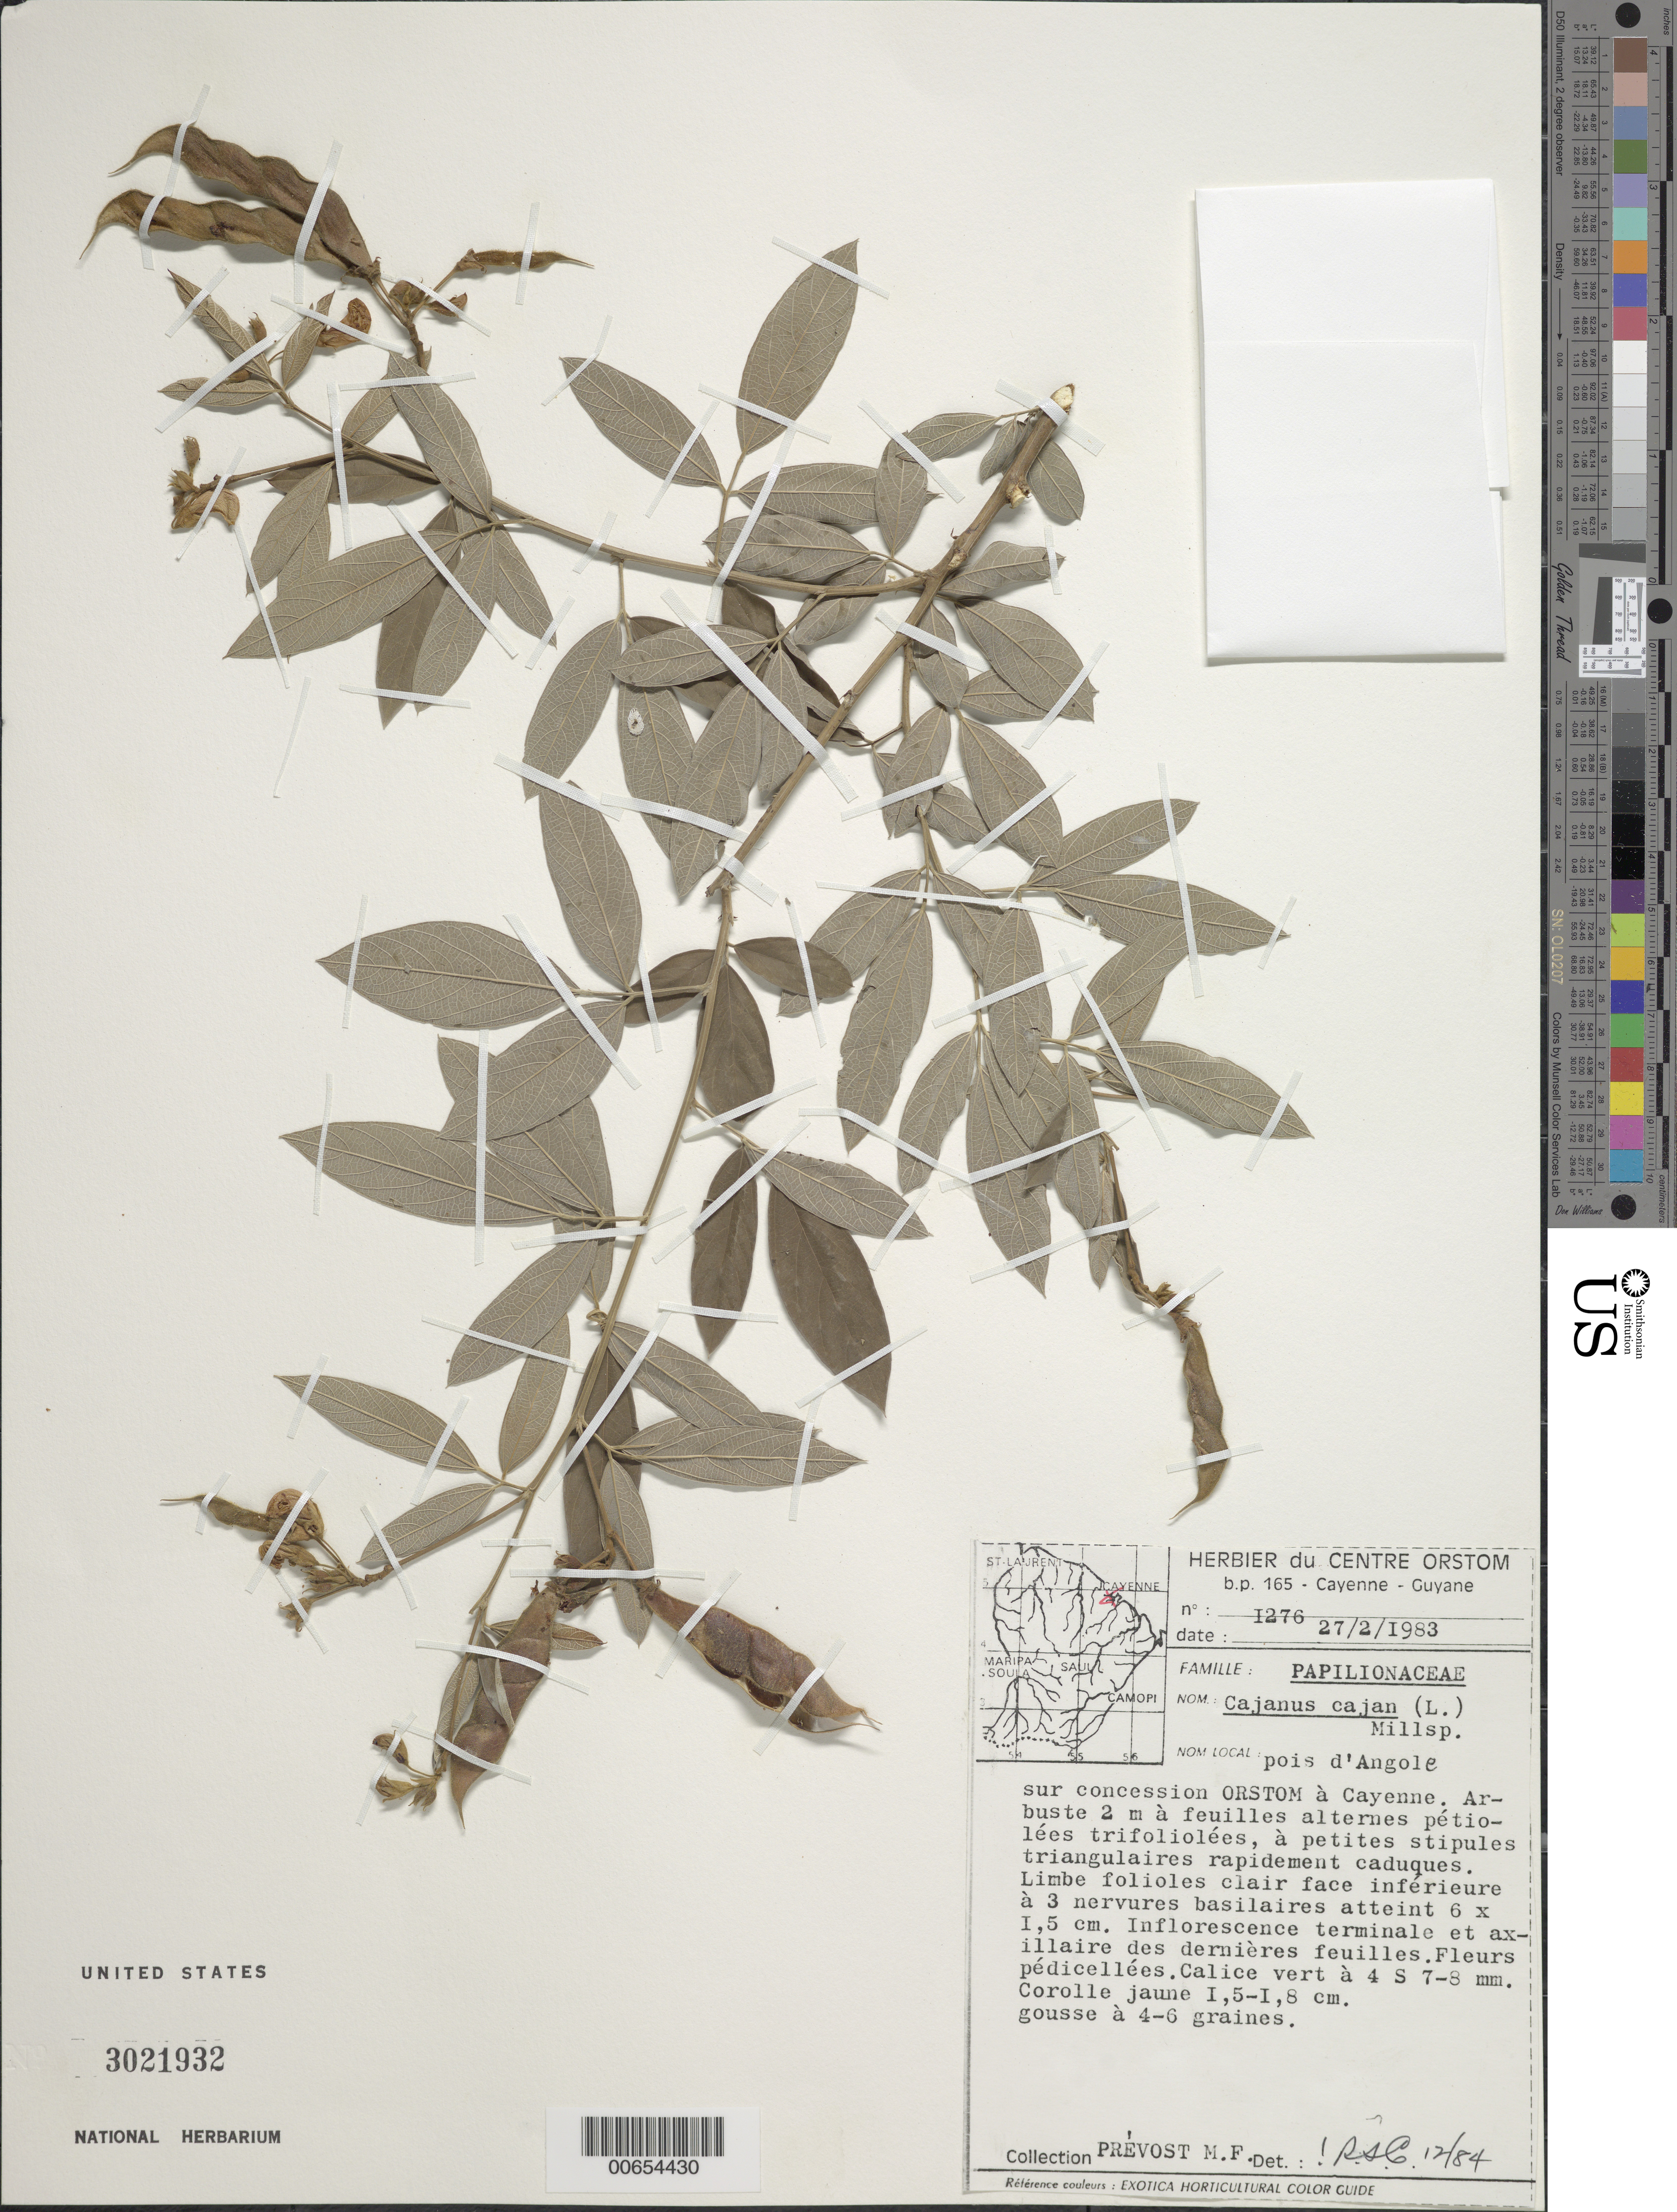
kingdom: Plantae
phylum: Tracheophyta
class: Magnoliopsida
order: Fabales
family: Fabaceae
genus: Cajanus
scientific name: Cajanus cajan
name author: (L.) Huth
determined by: Cowan, R. S.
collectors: M.-F. Prévost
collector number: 1276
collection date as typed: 27-Feb-83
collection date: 1983-02-27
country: French Guiana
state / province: Cayenne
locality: Cayenne, ORSTOM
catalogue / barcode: US 3021932